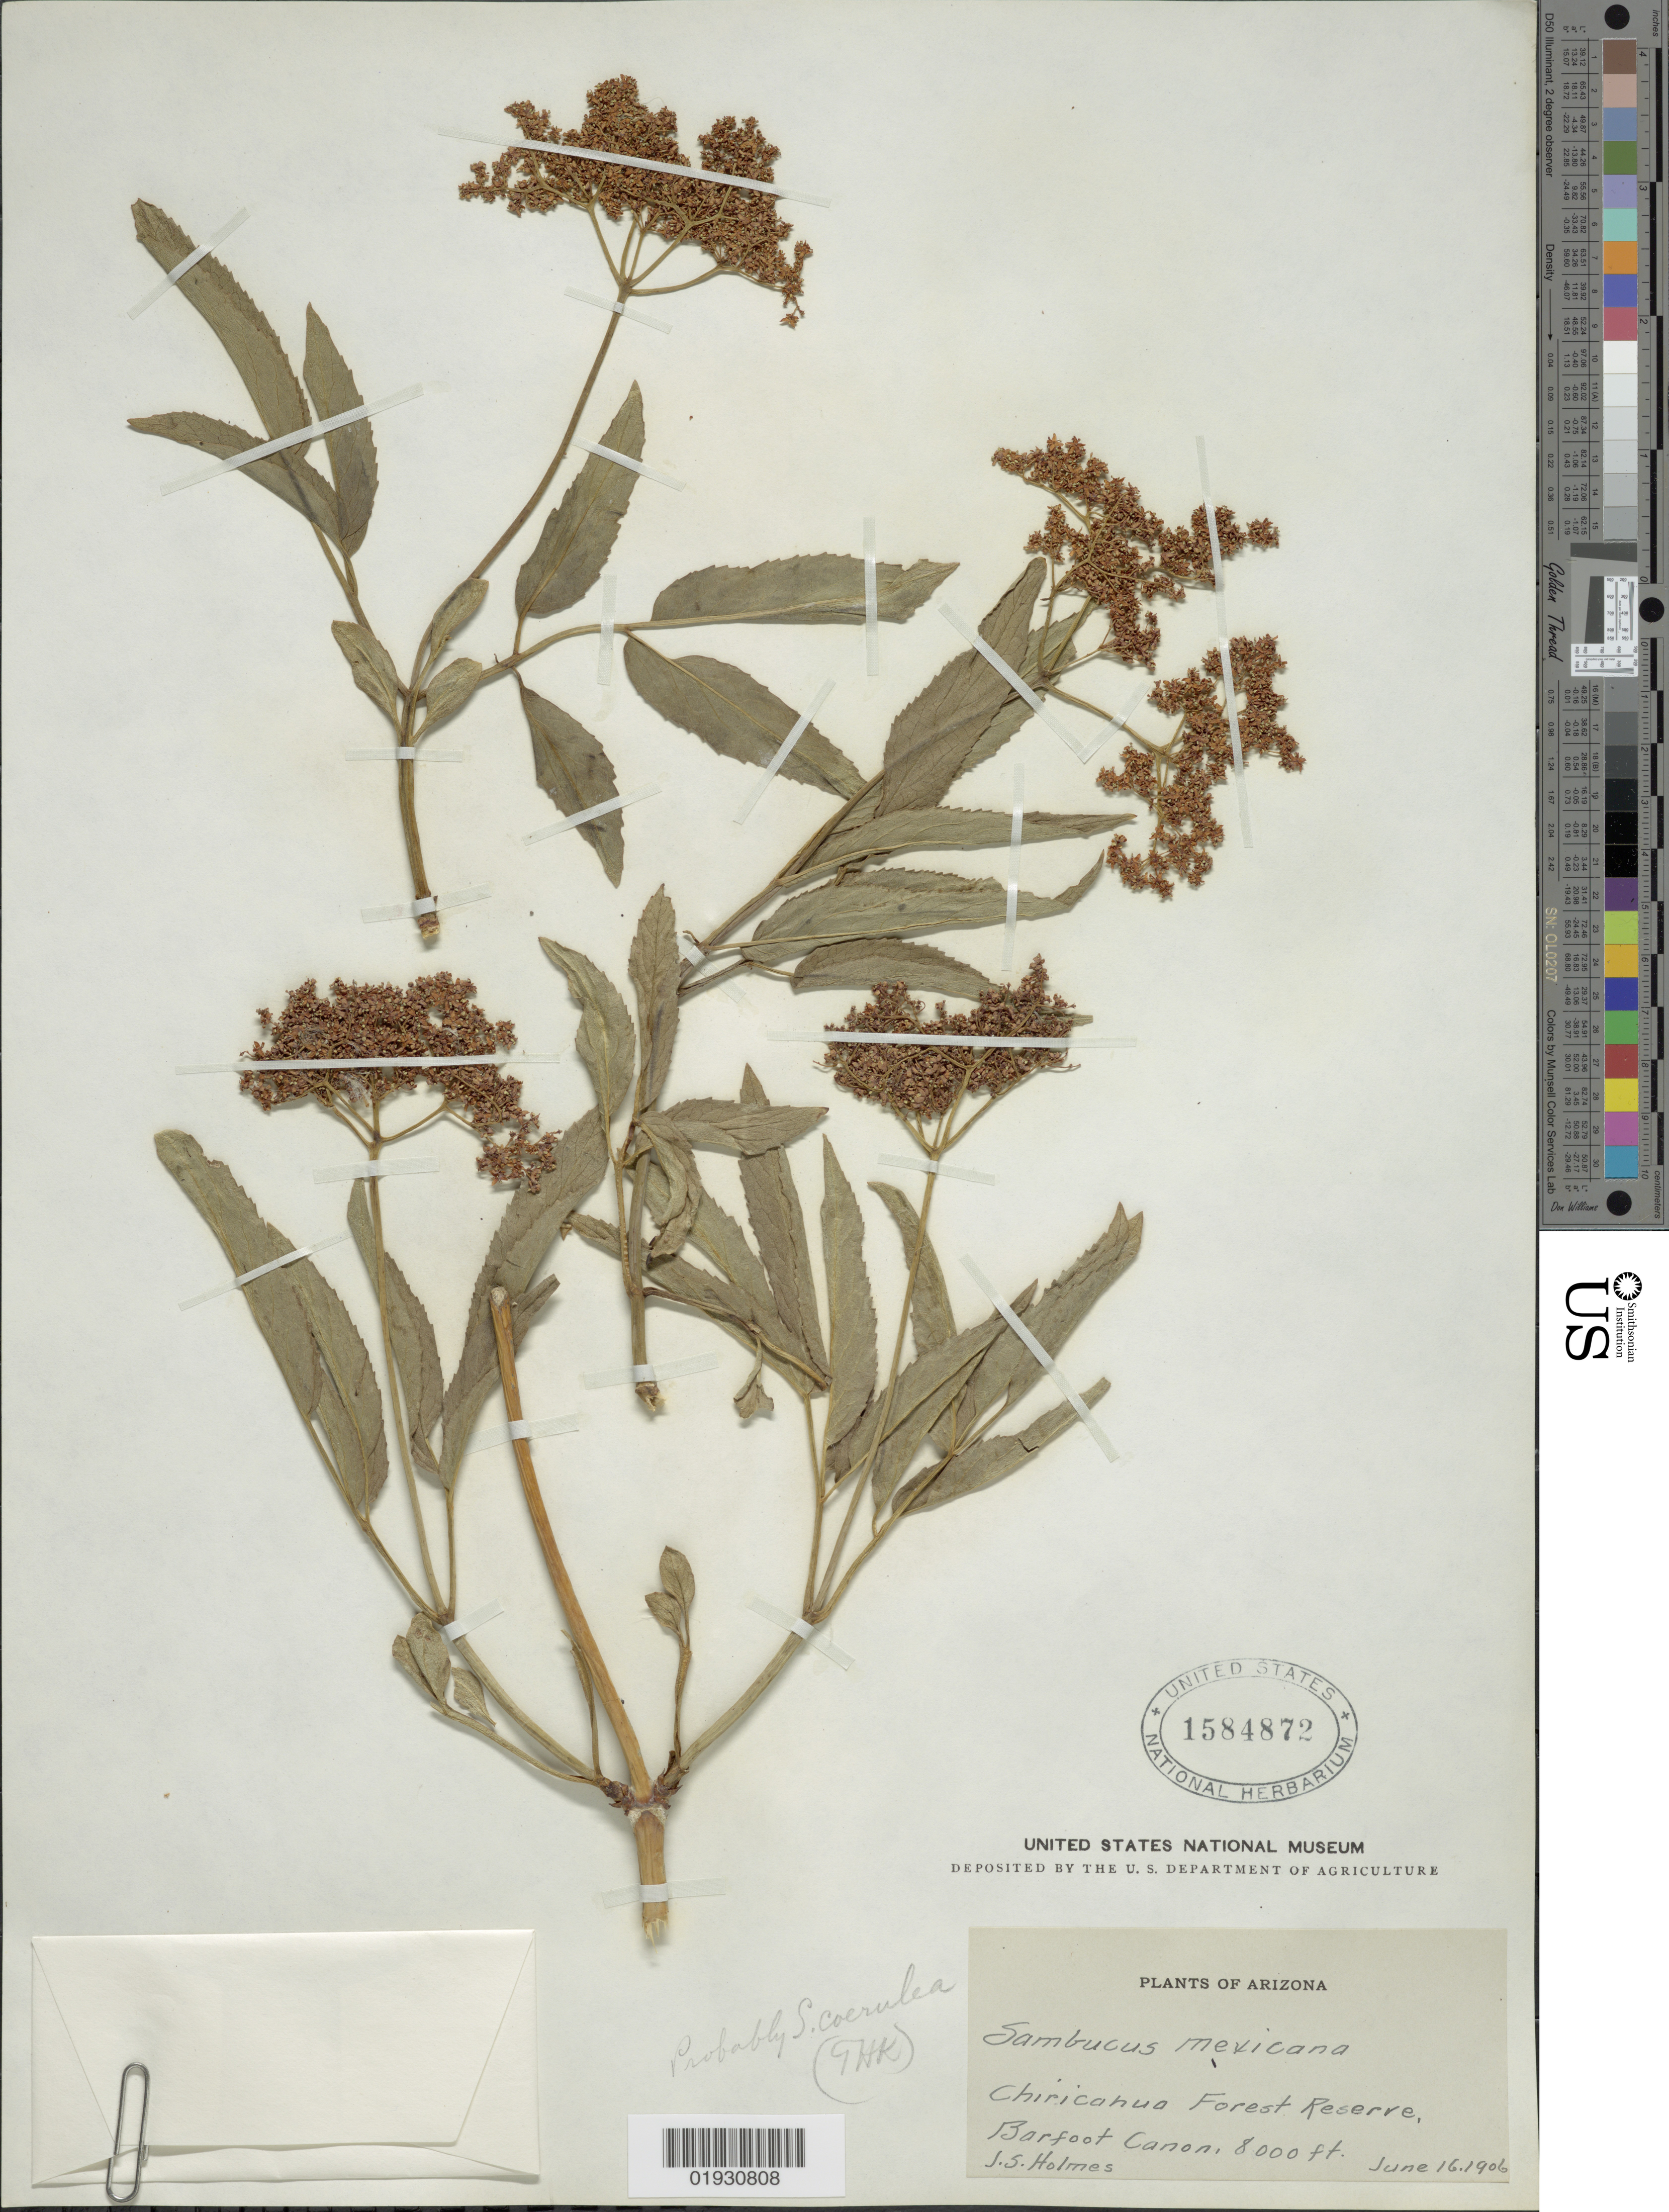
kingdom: Plantae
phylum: Tracheophyta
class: Magnoliopsida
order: Dipsacales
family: Viburnaceae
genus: Sambucus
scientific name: Sambucus cerulea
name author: Raf.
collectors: J. Holmes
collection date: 1906-06-16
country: United States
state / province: Arizona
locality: Chiricahua Forest Reserve, Barfoot Canon.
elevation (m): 2438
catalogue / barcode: US 1584872